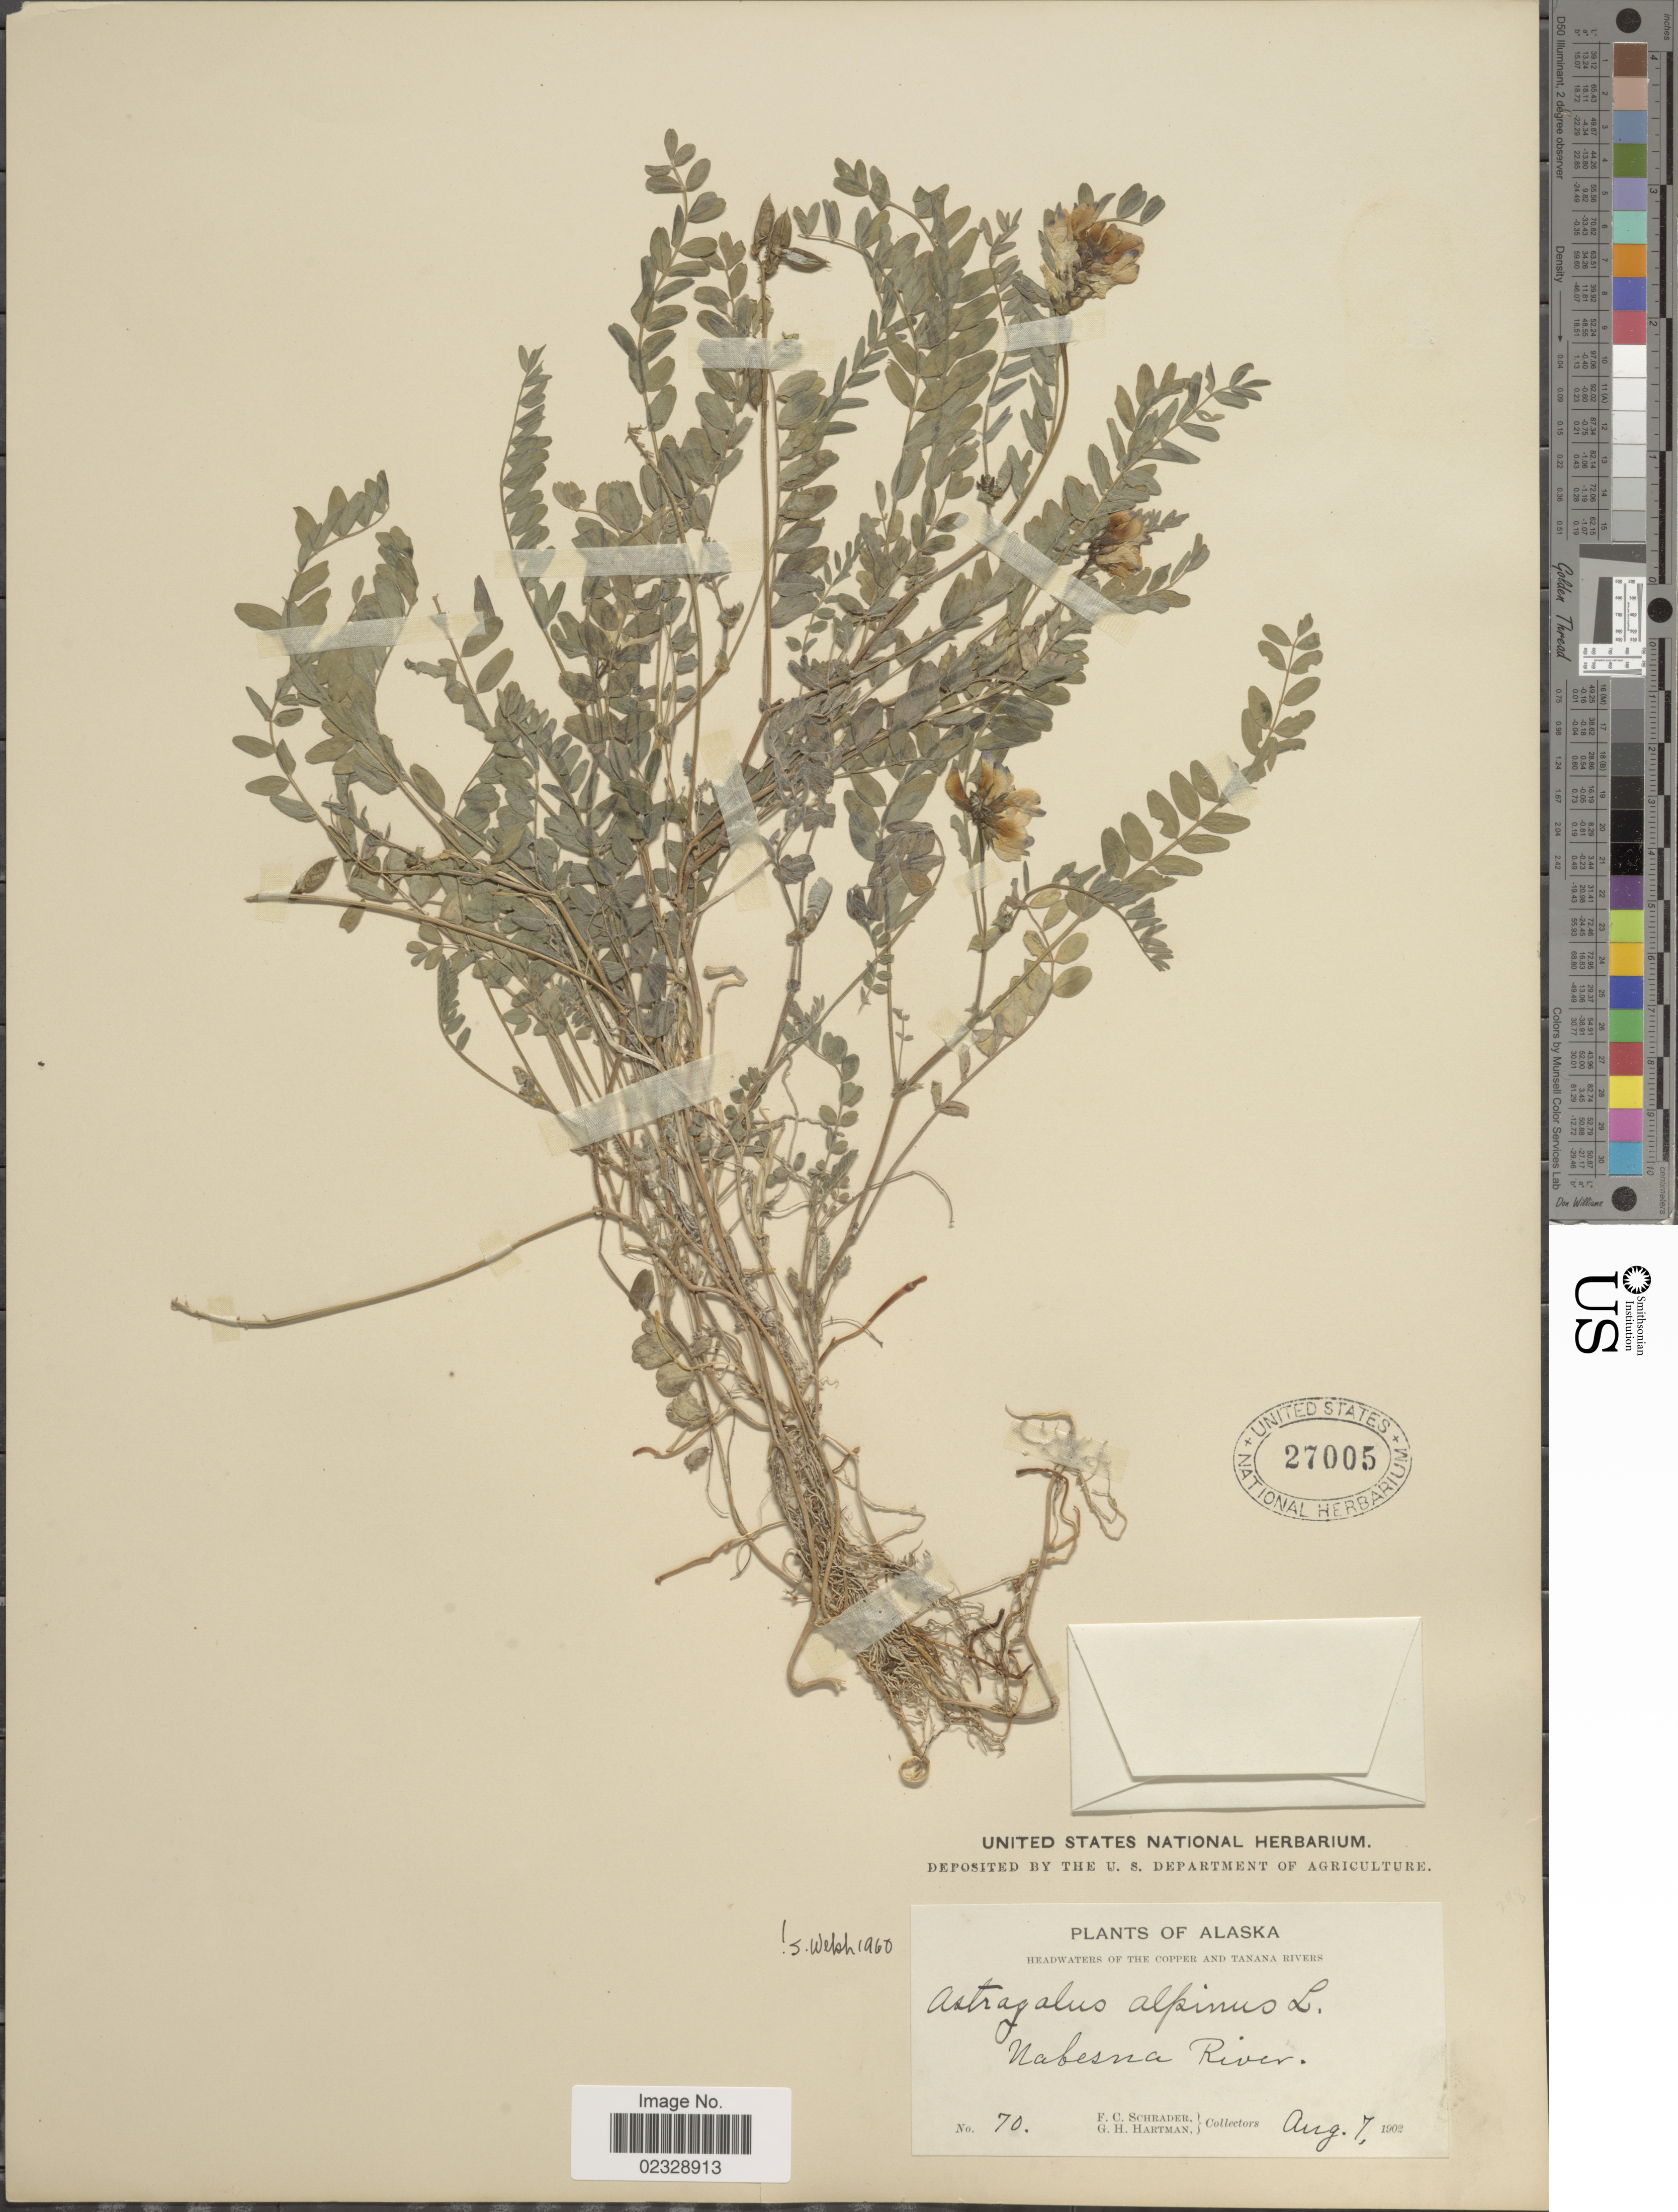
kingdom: Plantae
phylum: Tracheophyta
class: Magnoliopsida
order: Fabales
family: Fabaceae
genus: Astragalus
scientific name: Astragalus alpinus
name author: L.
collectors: F. C. Schrader & G. H. Hartman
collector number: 70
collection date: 1902-08-07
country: United States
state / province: Alaska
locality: Headwaters of the Tanana Rivers, Nabesna River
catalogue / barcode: US 27005